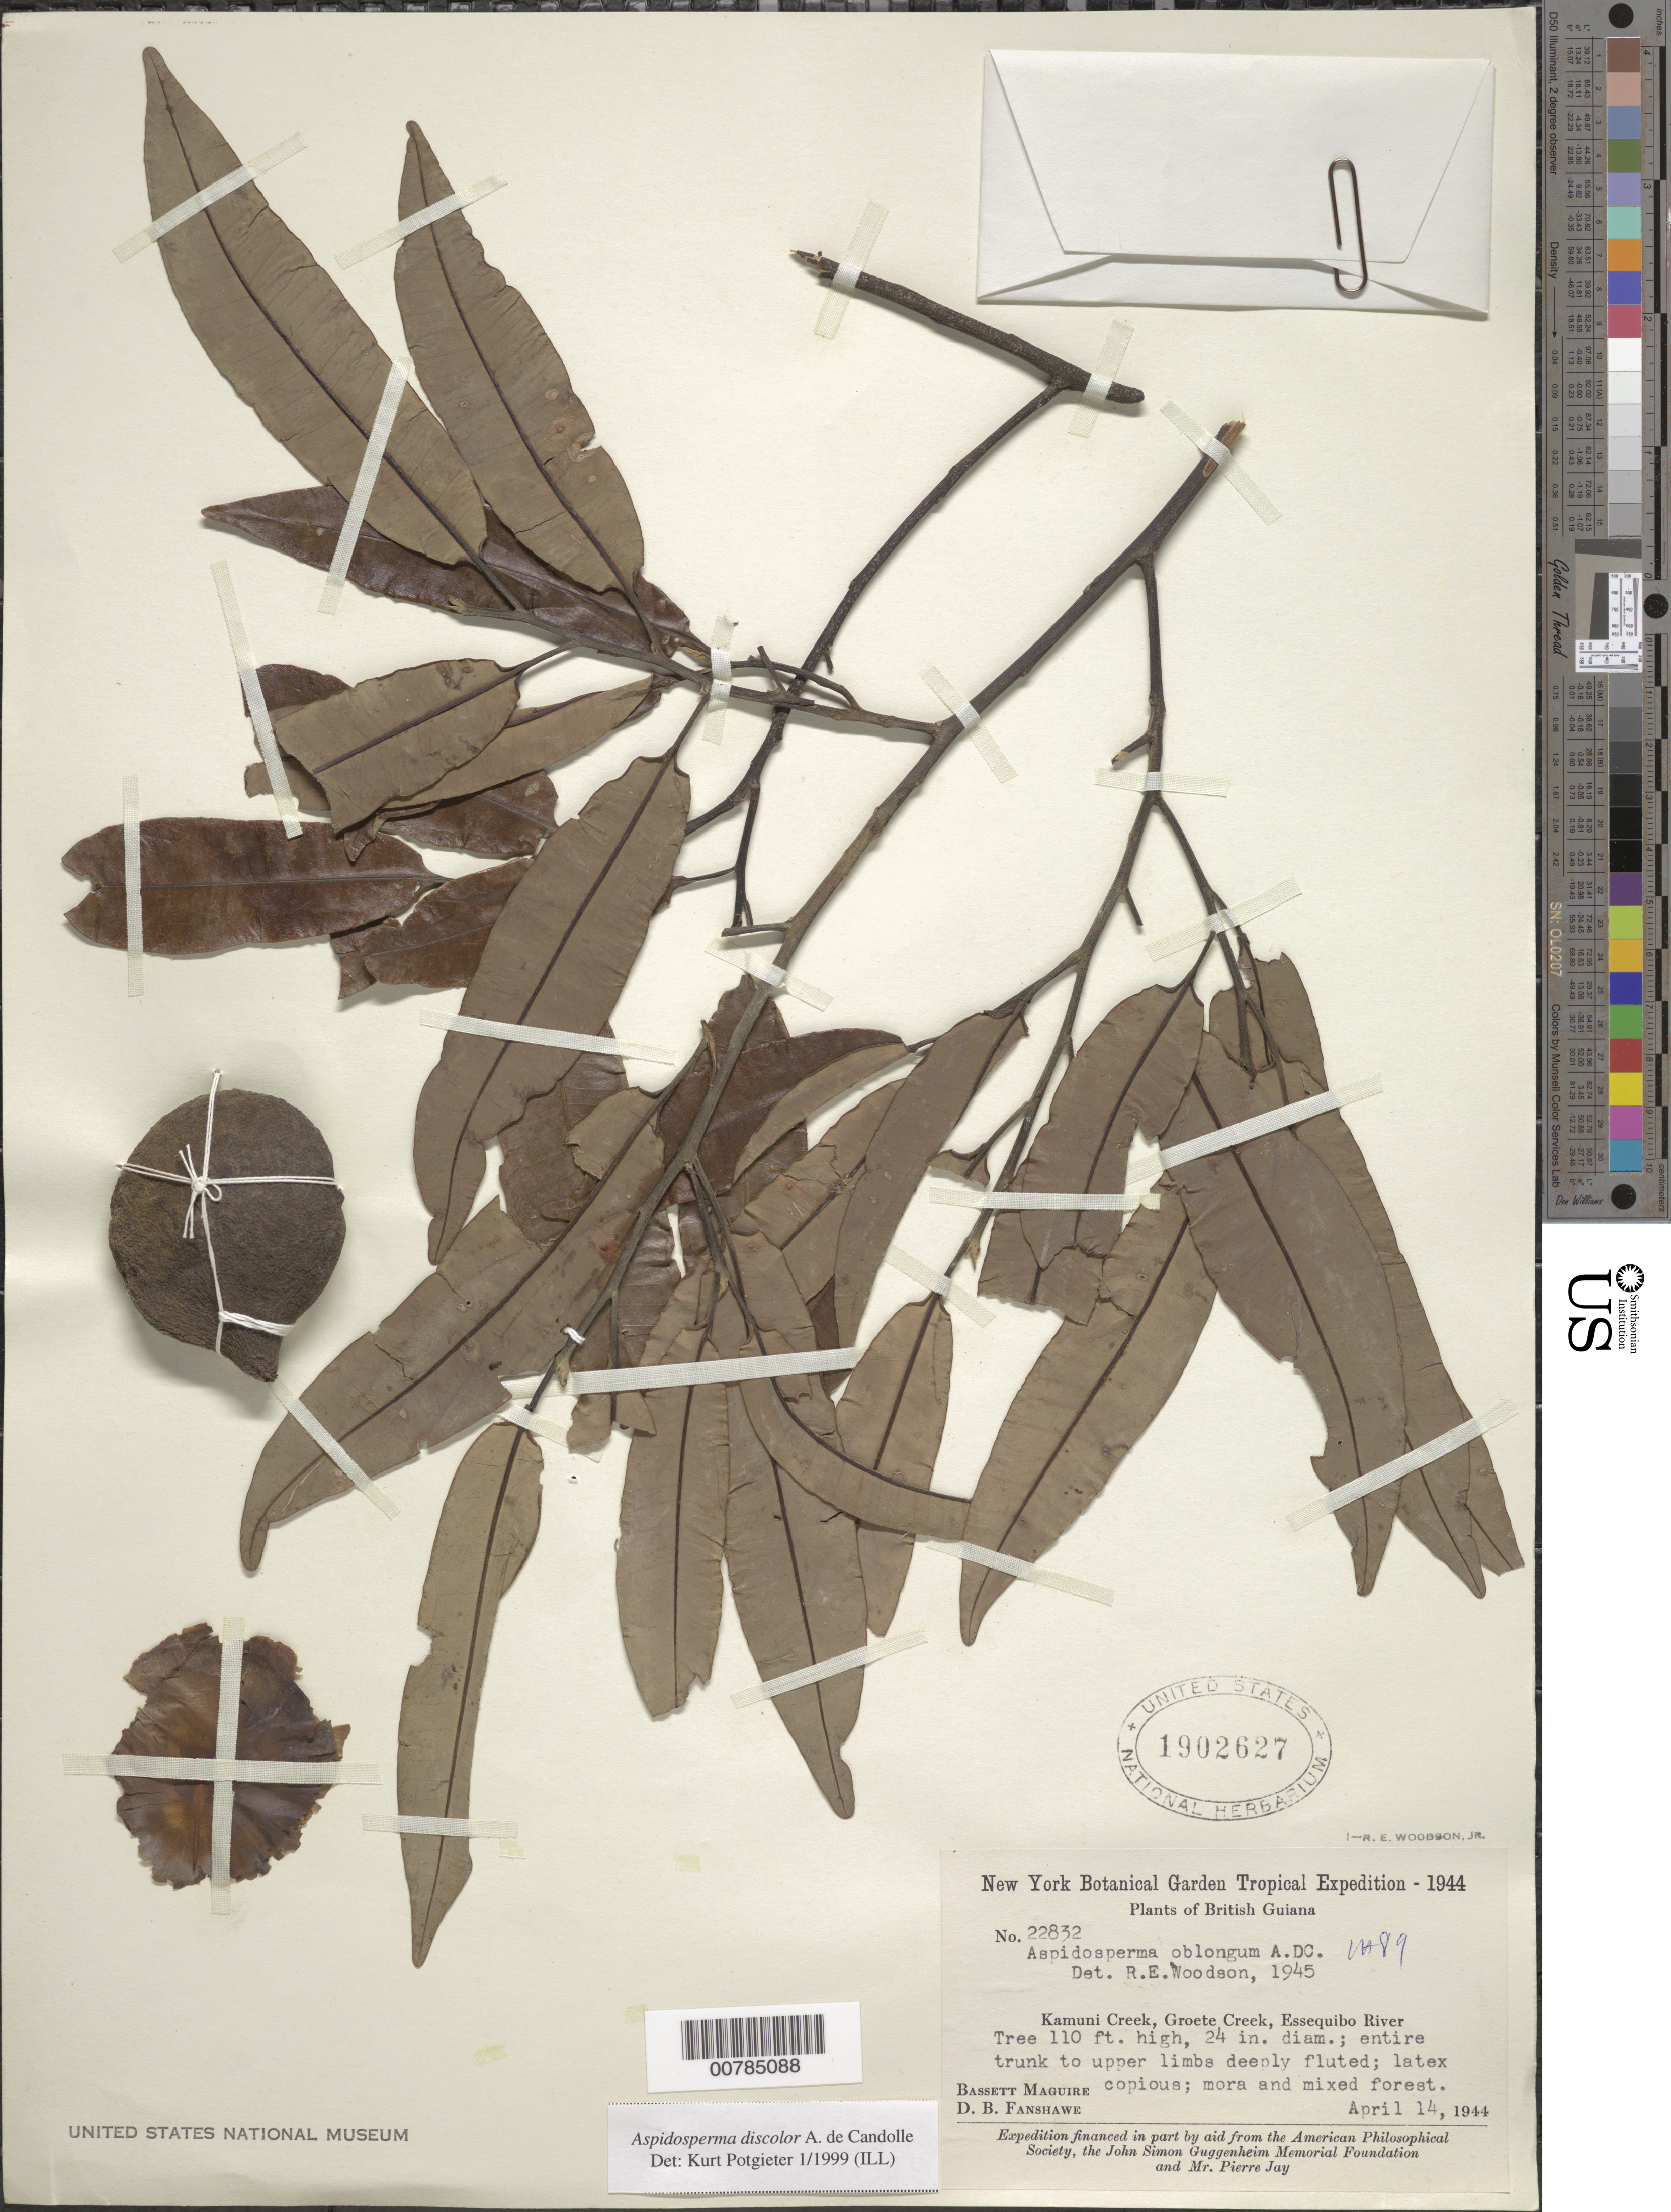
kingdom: Plantae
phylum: Tracheophyta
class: Magnoliopsida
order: Gentianales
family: Apocynaceae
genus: Aspidosperma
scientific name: Aspidosperma discolor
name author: A. DC.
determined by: Potgieter, K.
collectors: B. Maguire & D. B. Fanshawe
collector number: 22832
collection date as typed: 14-Apr-44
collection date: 1944-04-14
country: Guyana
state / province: Essequibo Isl-W. Demerara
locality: Kamuni Creek, Groete Creek, Essequibo River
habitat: Mora and mixed forest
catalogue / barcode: US 1902627